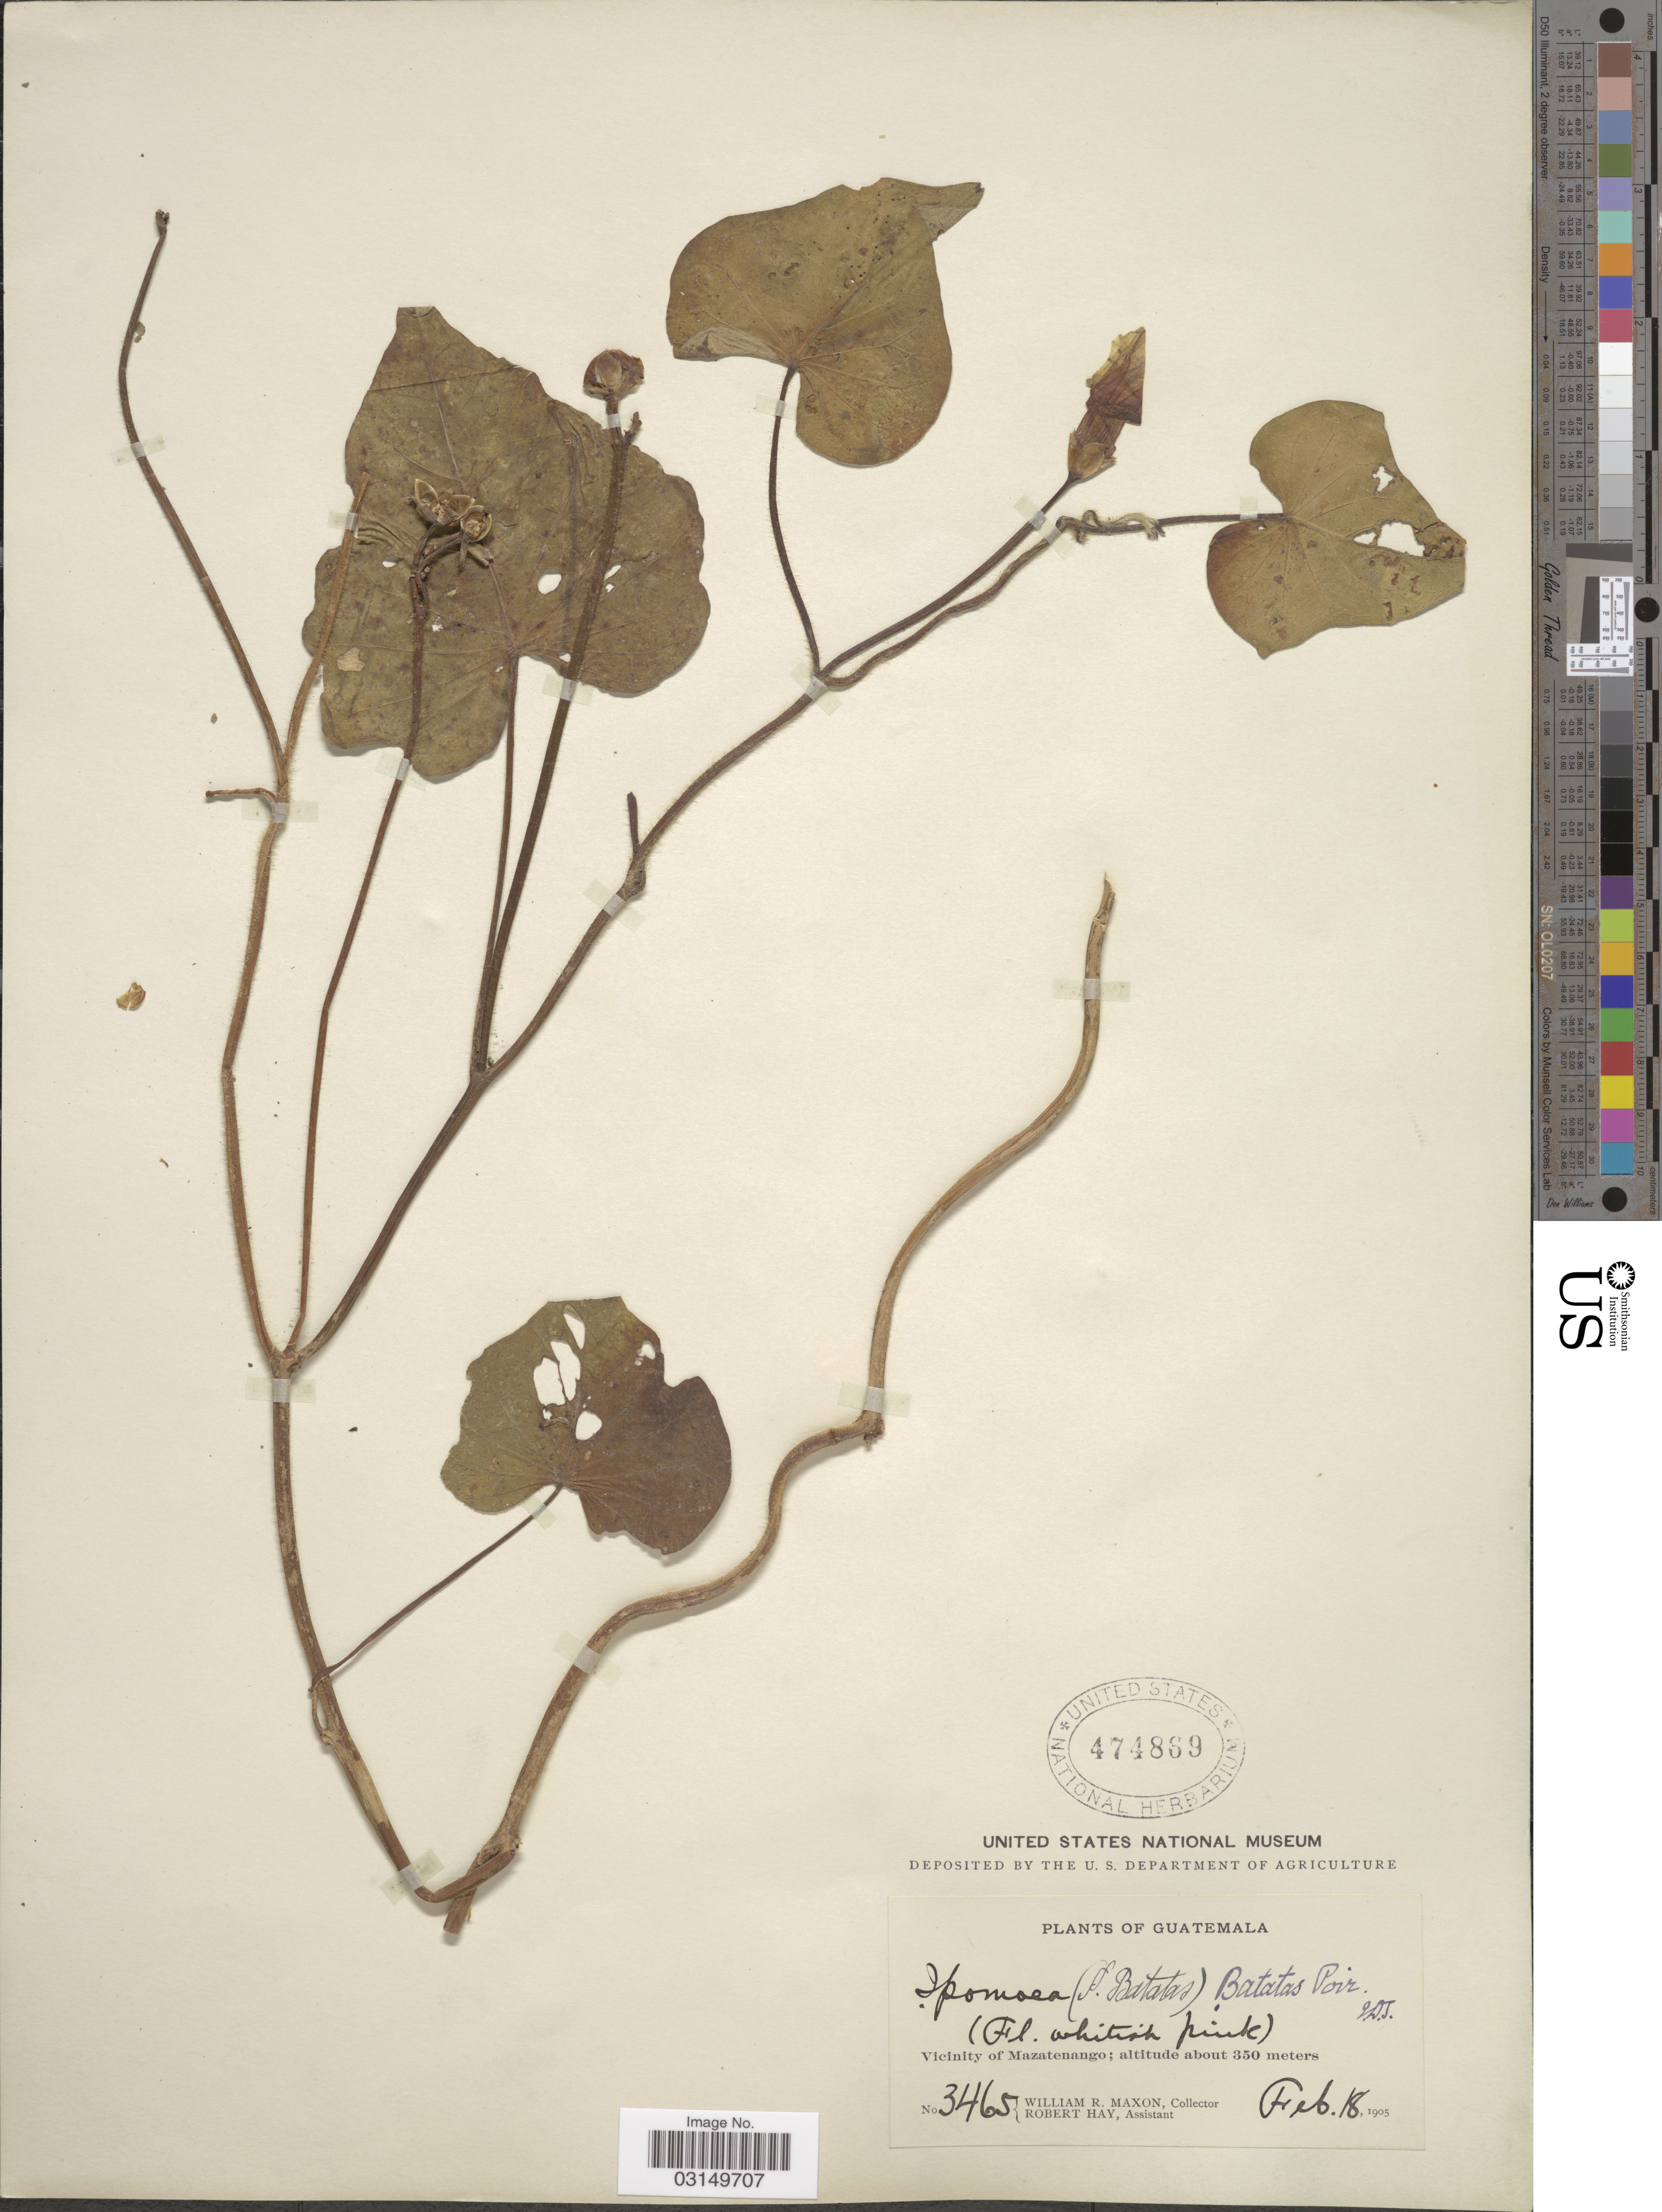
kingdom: Plantae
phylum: Tracheophyta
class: Magnoliopsida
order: Solanales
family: Convolvulaceae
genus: Ipomoea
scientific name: Ipomoea batatas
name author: (L.) Lam.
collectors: W. R. Maxon & R. Hay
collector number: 3465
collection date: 1905-02-18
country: Guatemala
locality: Vicinity of Mazatenango.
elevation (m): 350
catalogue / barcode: US 474869